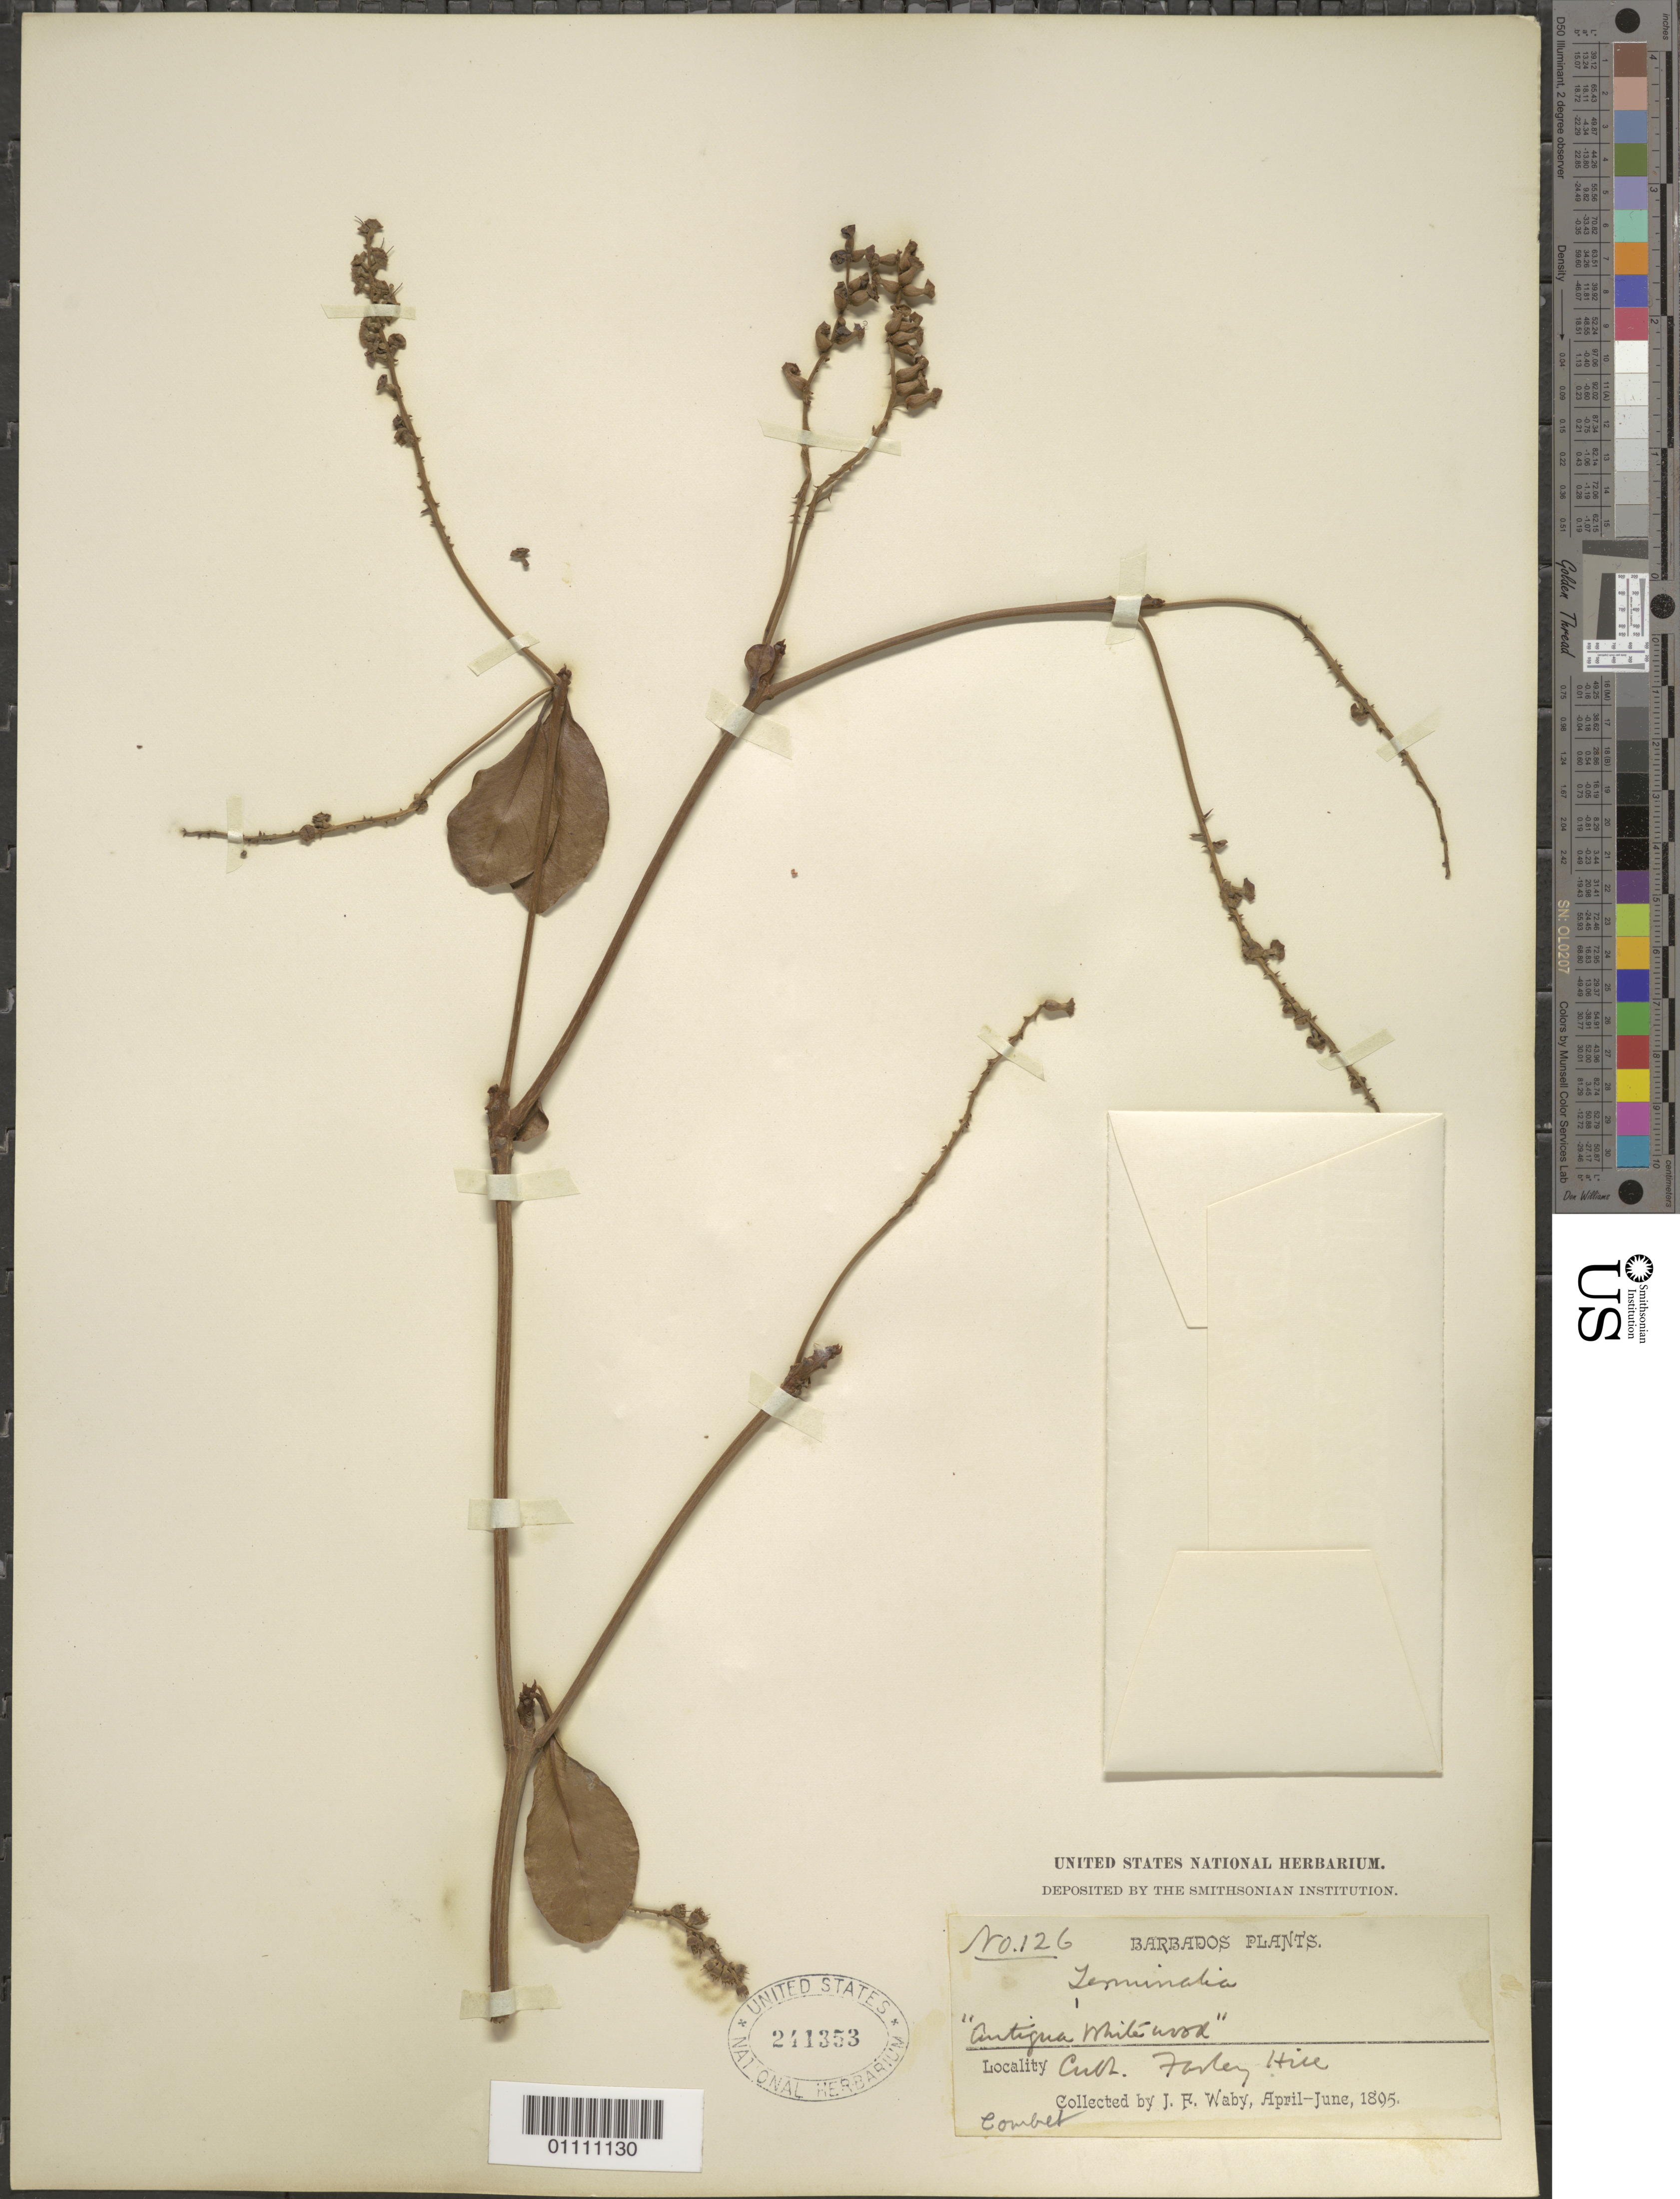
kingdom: Plantae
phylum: Tracheophyta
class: Magnoliopsida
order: Myrtales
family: Combretaceae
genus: Laguncularia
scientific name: Laguncularia racemosa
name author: (L.) C.F. Gaertn.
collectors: J. Waby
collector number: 126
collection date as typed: Apr 1895 to -- Jun 1895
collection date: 1895-04/1895-06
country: Barbados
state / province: Saint Peter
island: Barbados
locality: Cult. Farley Hill.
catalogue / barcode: US 241353